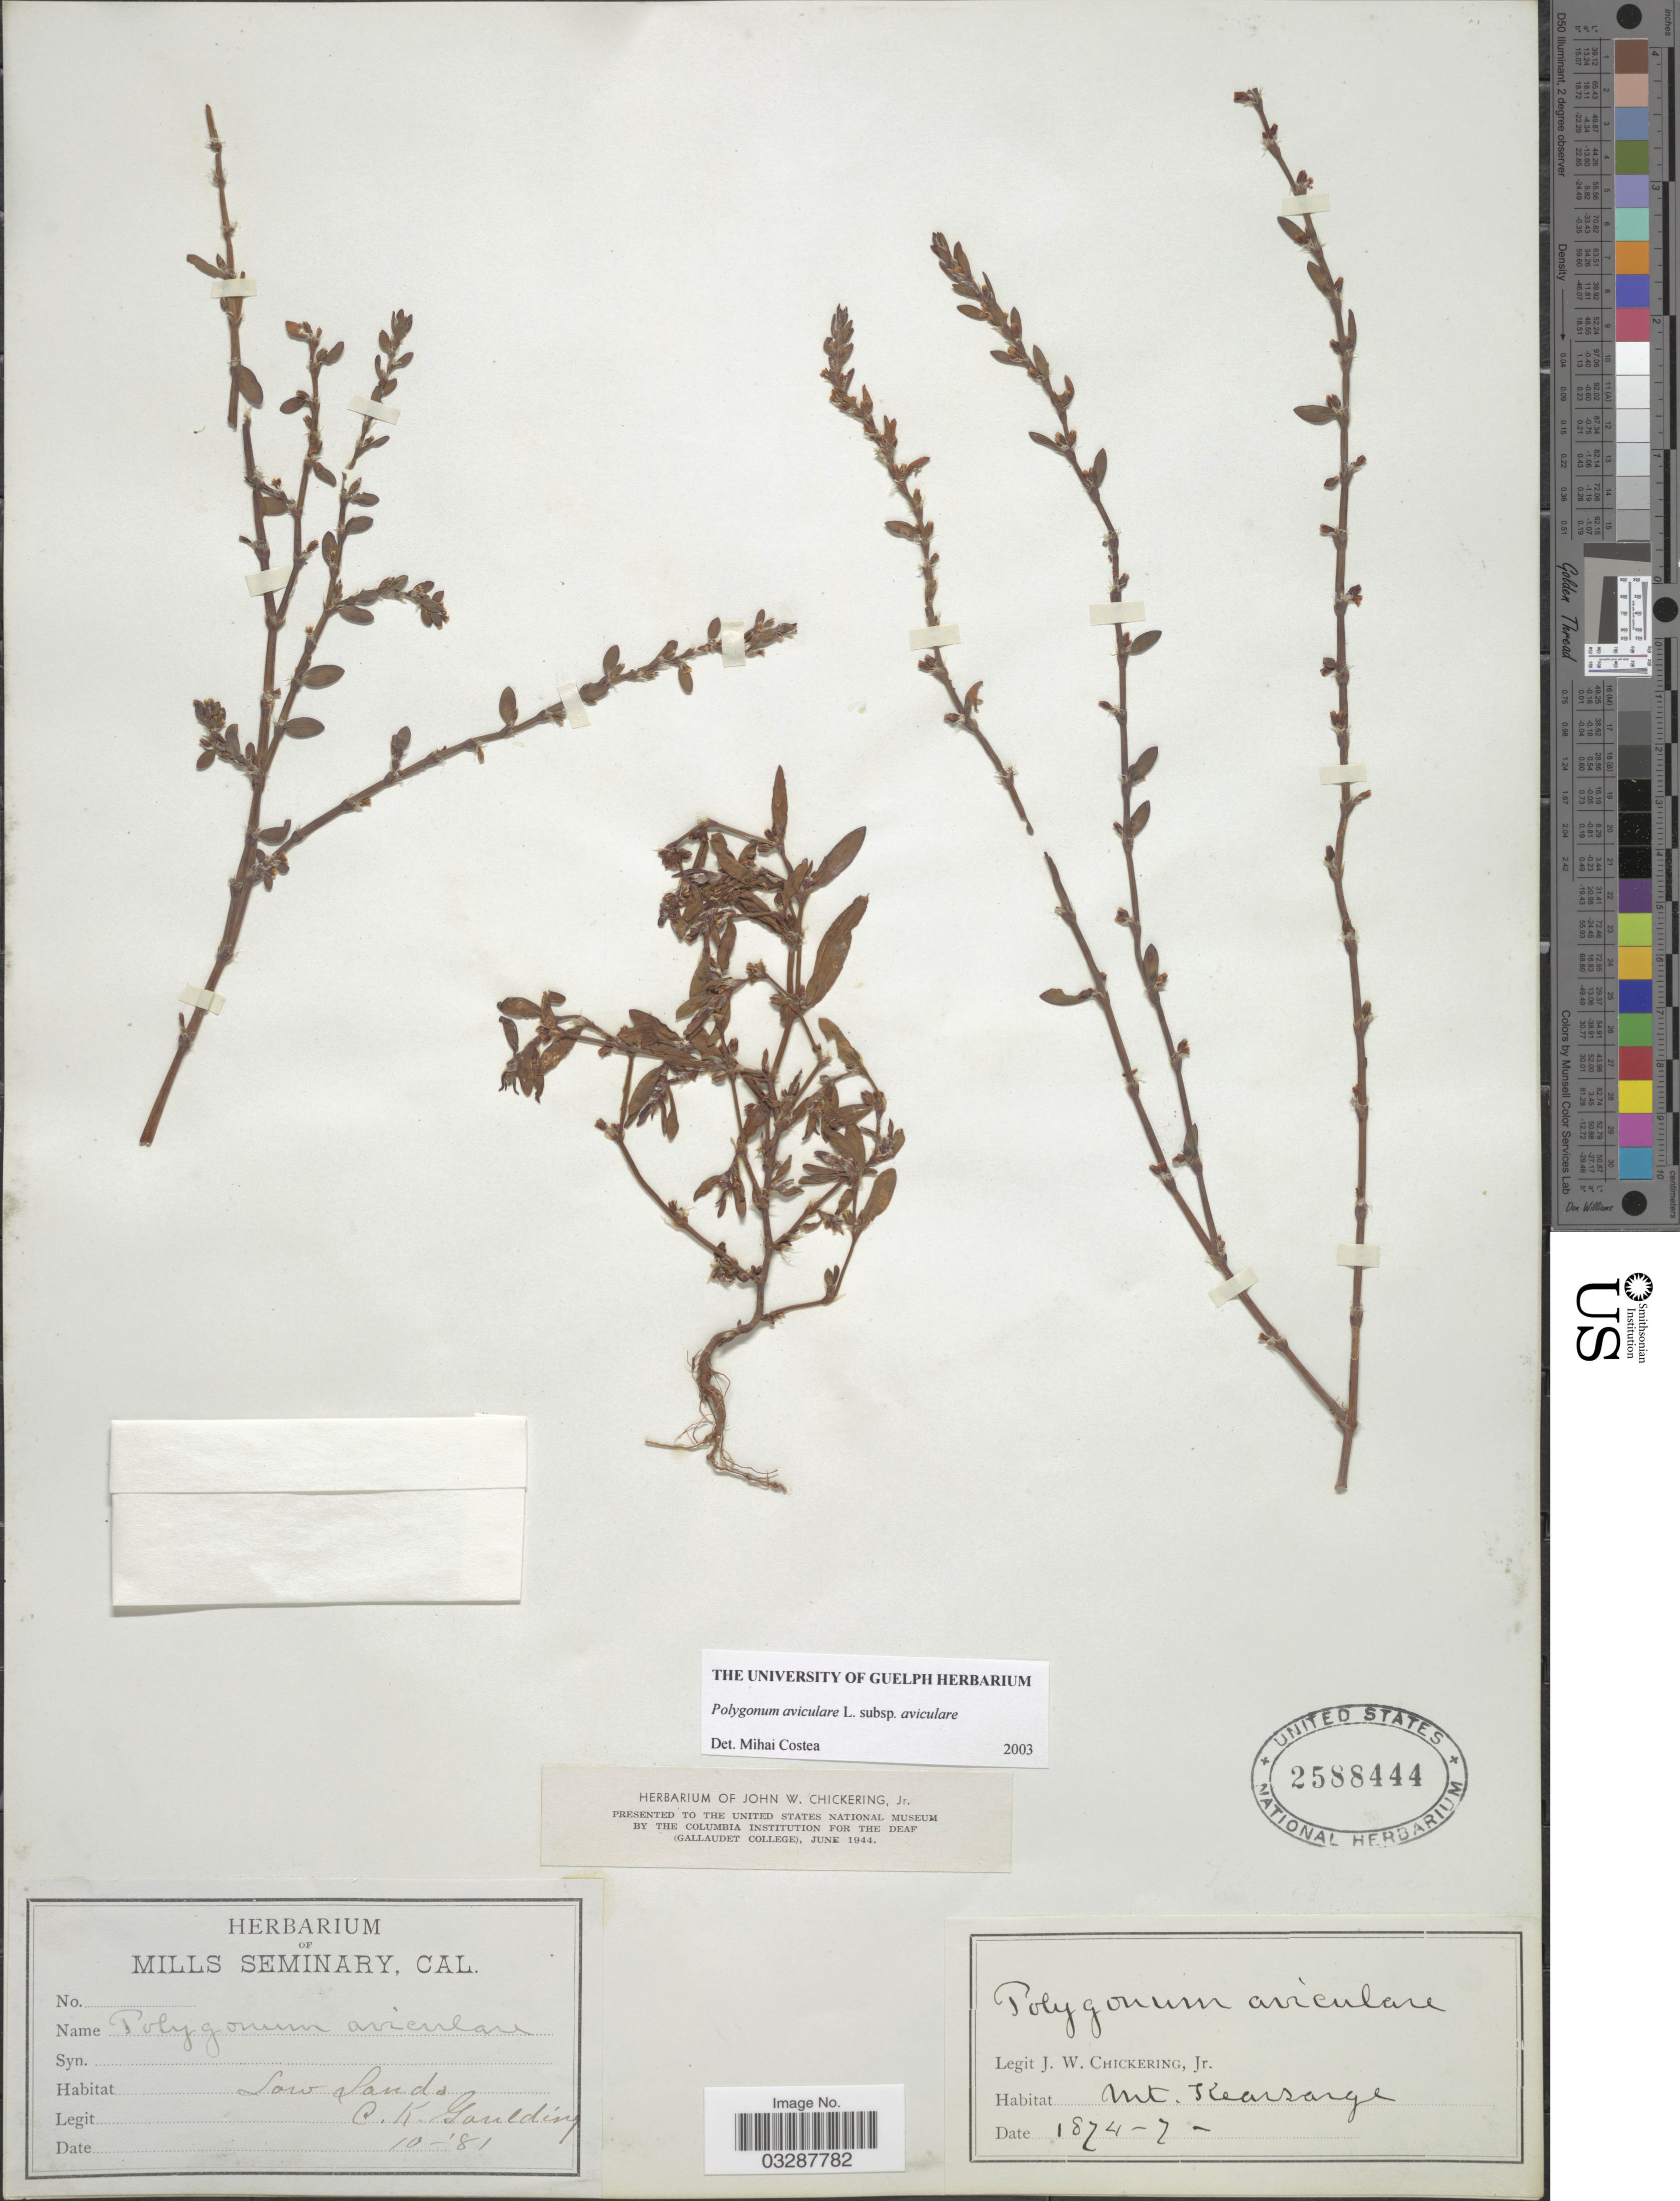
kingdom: Plantae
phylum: Tracheophyta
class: Magnoliopsida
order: Caryophyllales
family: Polygonaceae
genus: Polygonum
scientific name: Polygonum aviculare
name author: L.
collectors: C. Goulding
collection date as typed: Transcribed d/m/y: /10/81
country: United States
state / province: California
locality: Low Lands.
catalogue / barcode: US 2588444-2